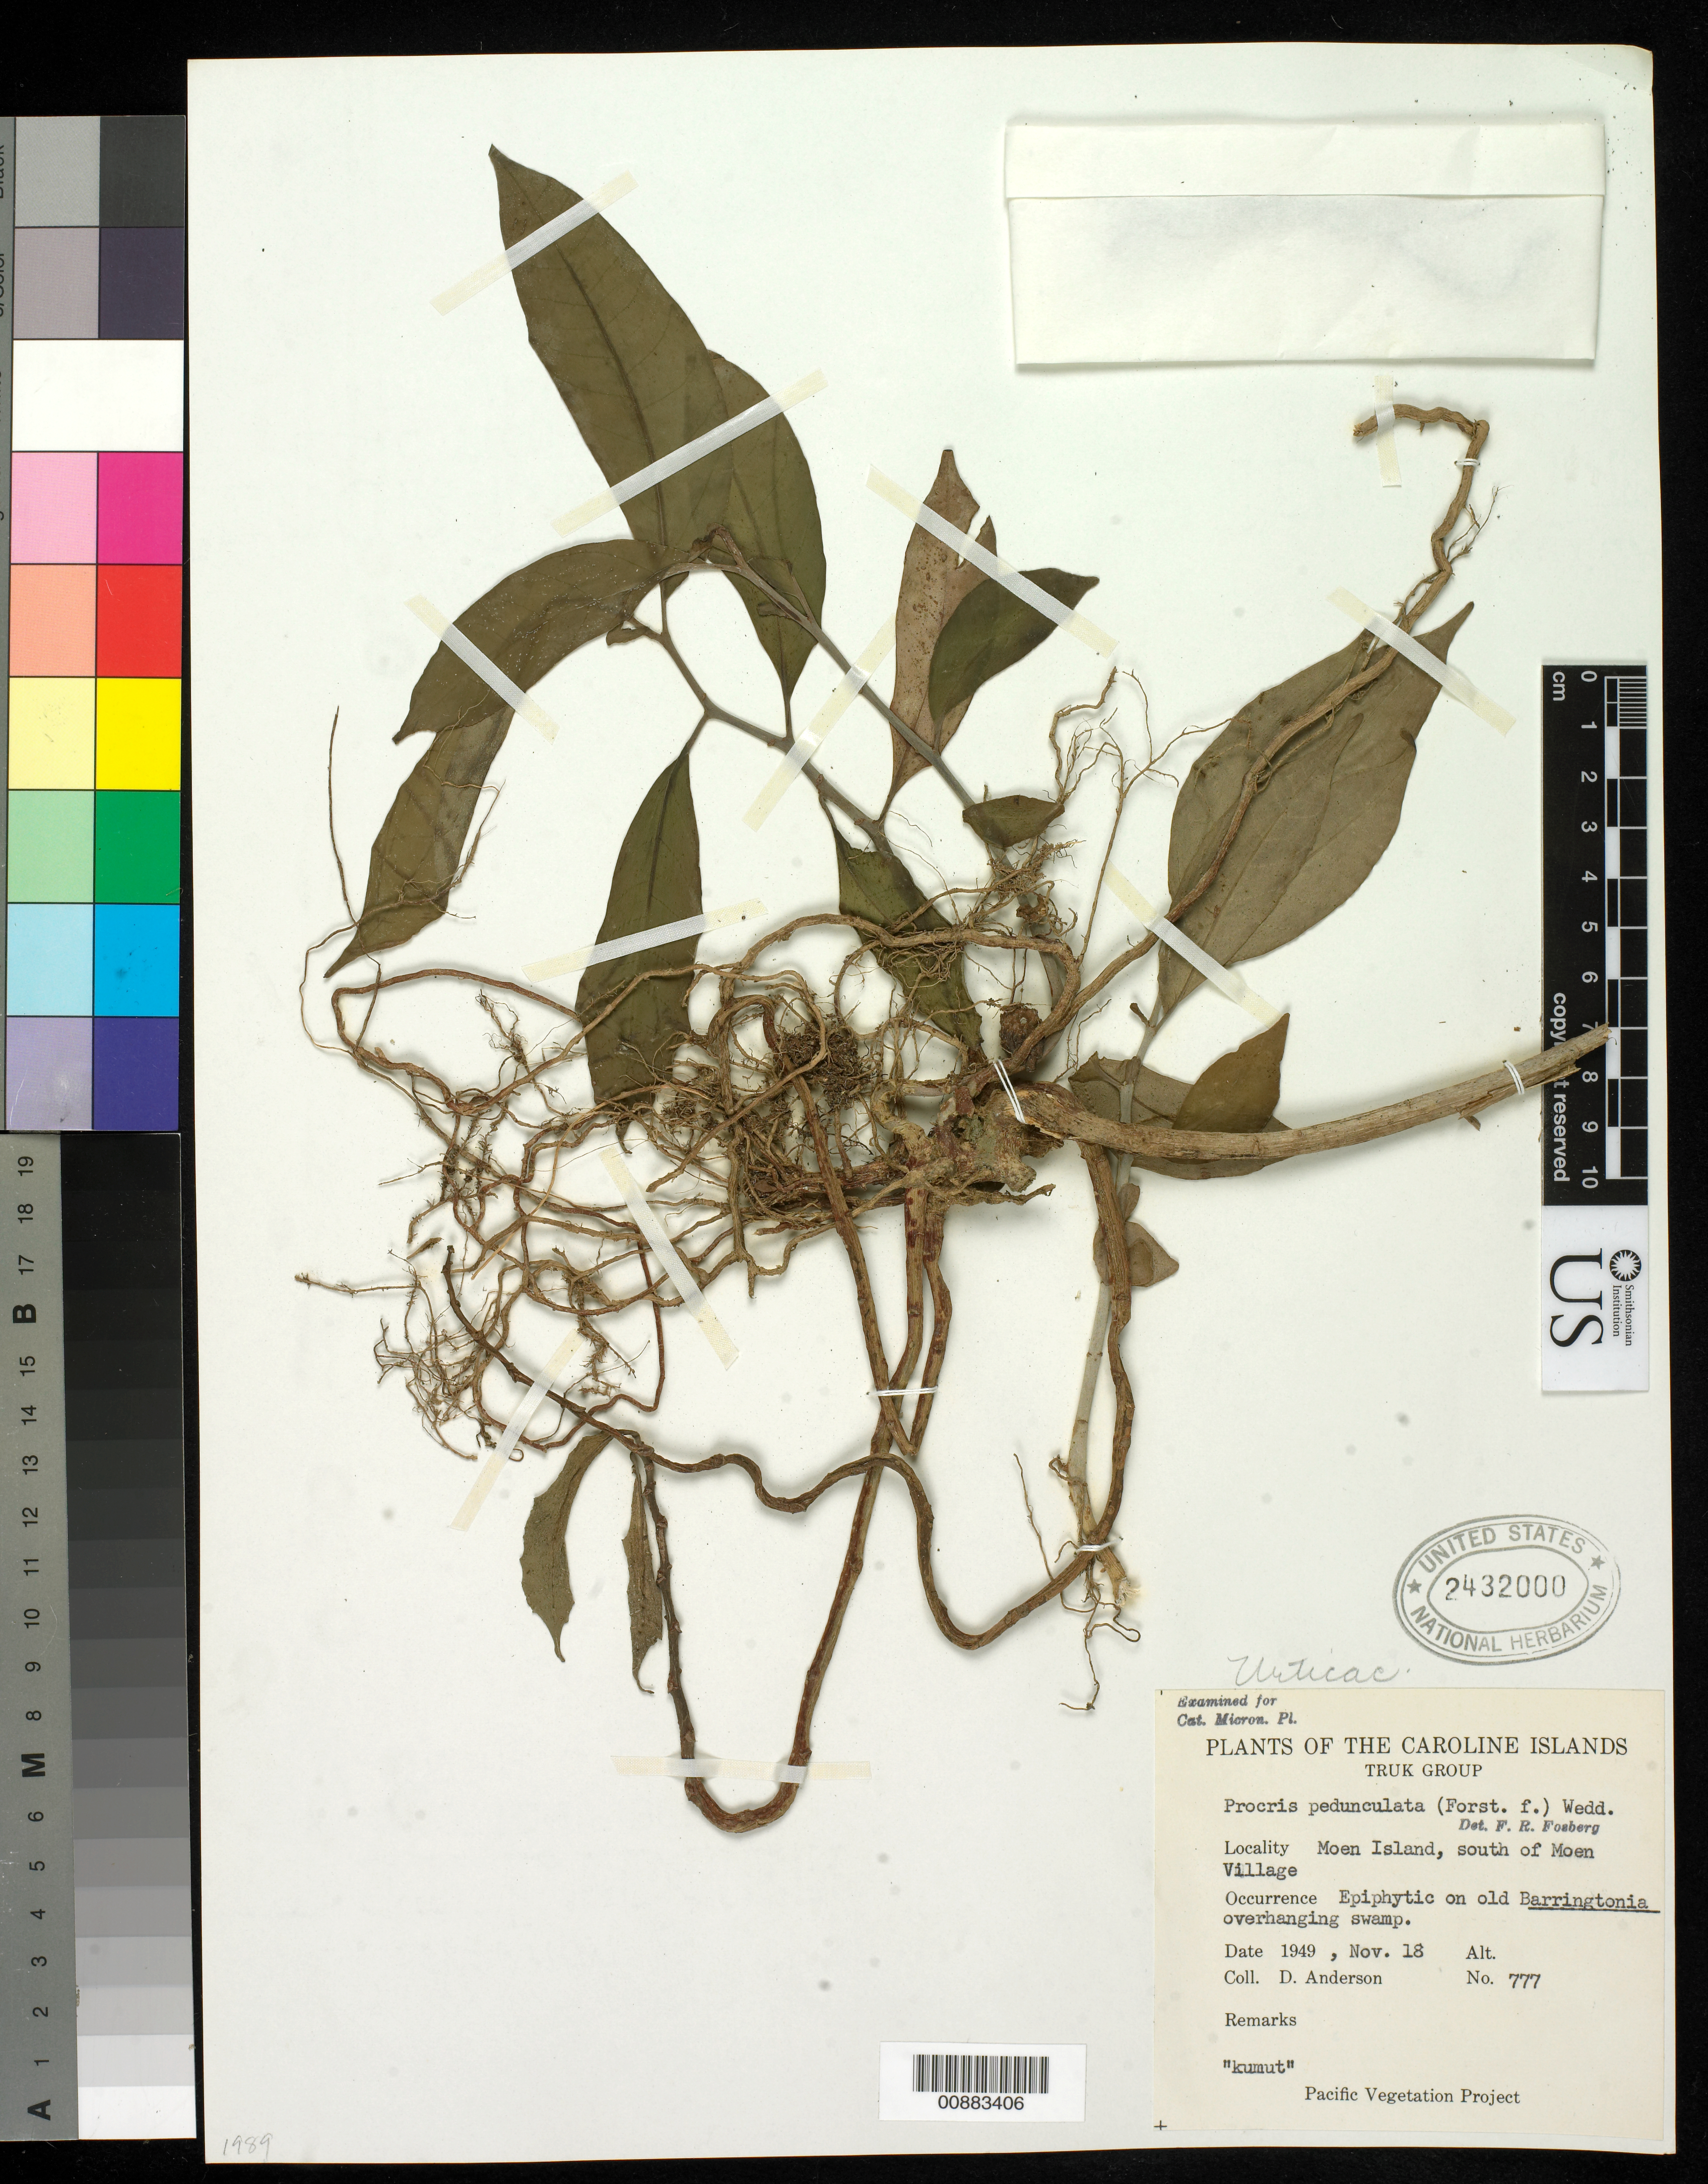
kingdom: Plantae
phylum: Tracheophyta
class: Magnoliopsida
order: Rosales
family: Urticaceae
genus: Procris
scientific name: Procris pedunculata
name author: (J.R. Forst. & G. Forst.) Wedd.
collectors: D. Anderson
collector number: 777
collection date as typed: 18 Nov 1949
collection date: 1949-11-18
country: Micronesia, Federated States of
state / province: Truk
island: Moen [Wono]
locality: Moen Island, south of Moen village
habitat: Epiphytic on old Barringtonia overhanging swamp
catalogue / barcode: US 2432000